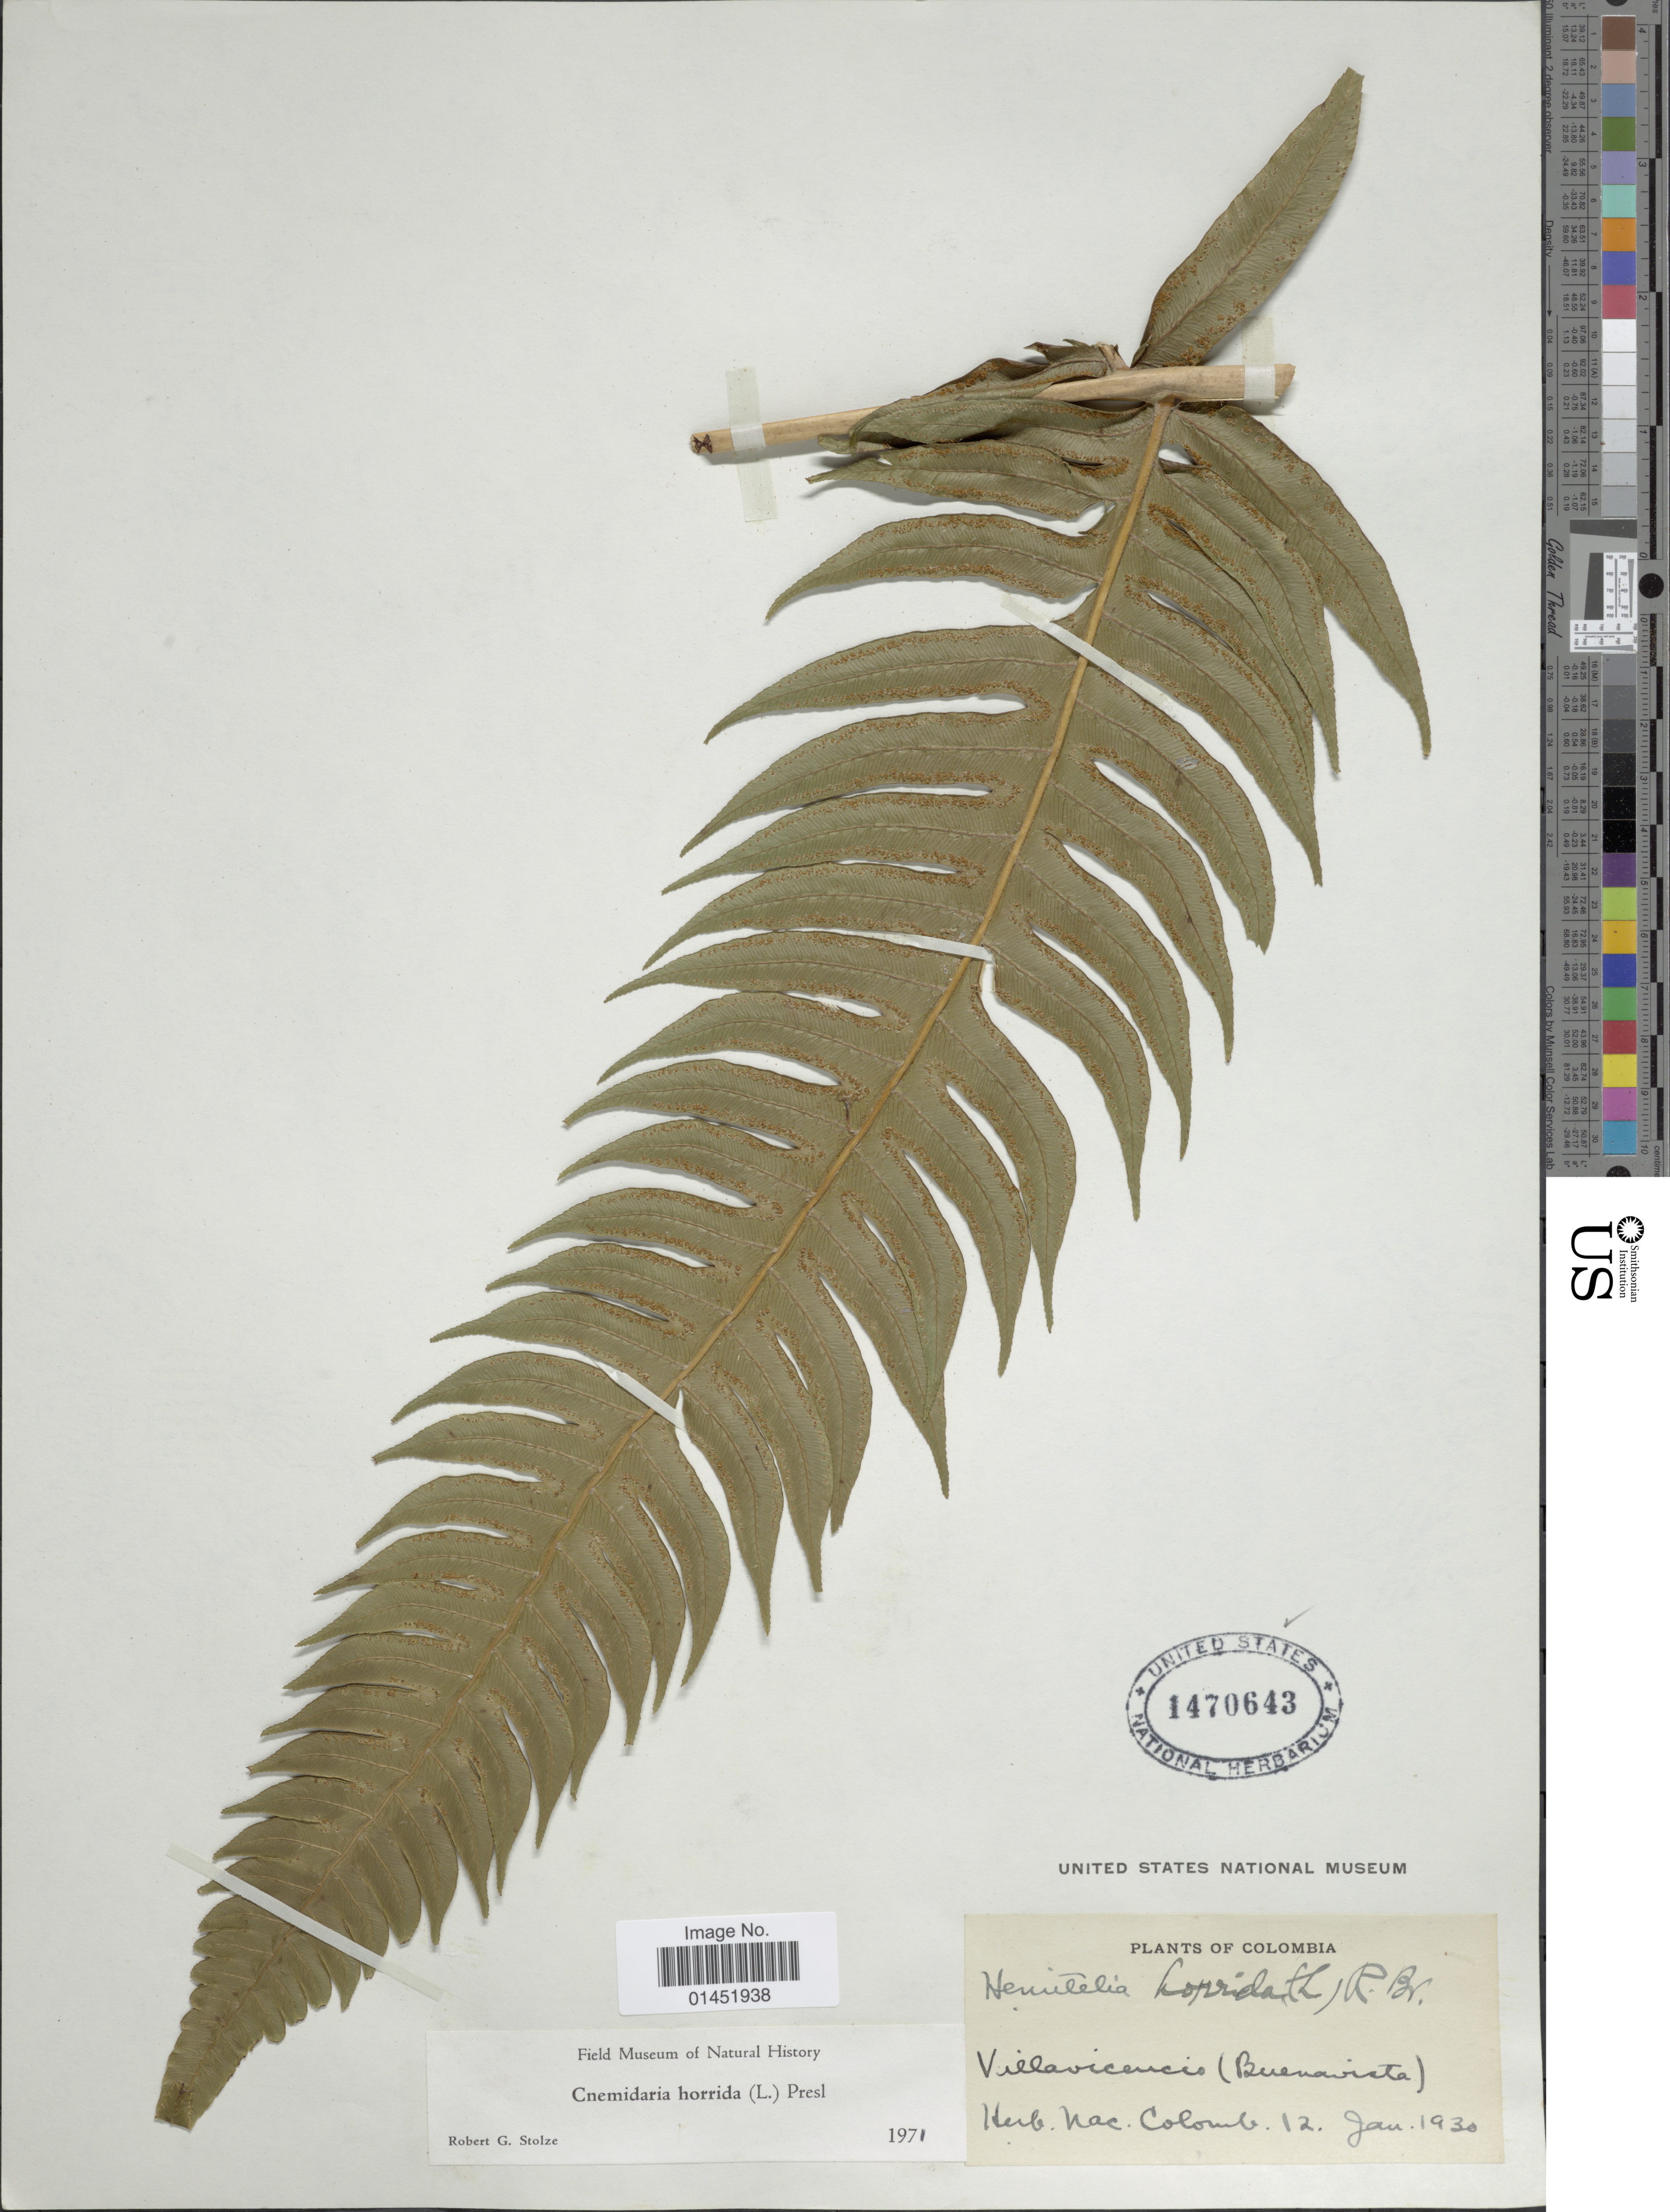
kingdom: Plantae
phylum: Tracheophyta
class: Polypodiopsida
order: Cyatheales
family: Cyatheaceae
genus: Cyathea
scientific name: Cyathea horrida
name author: (L.) Sm.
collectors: ex herb. Nac. Colomb.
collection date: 1930-01-12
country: Colombia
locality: Villavicnecio (Buenavista)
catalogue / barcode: US 1470643